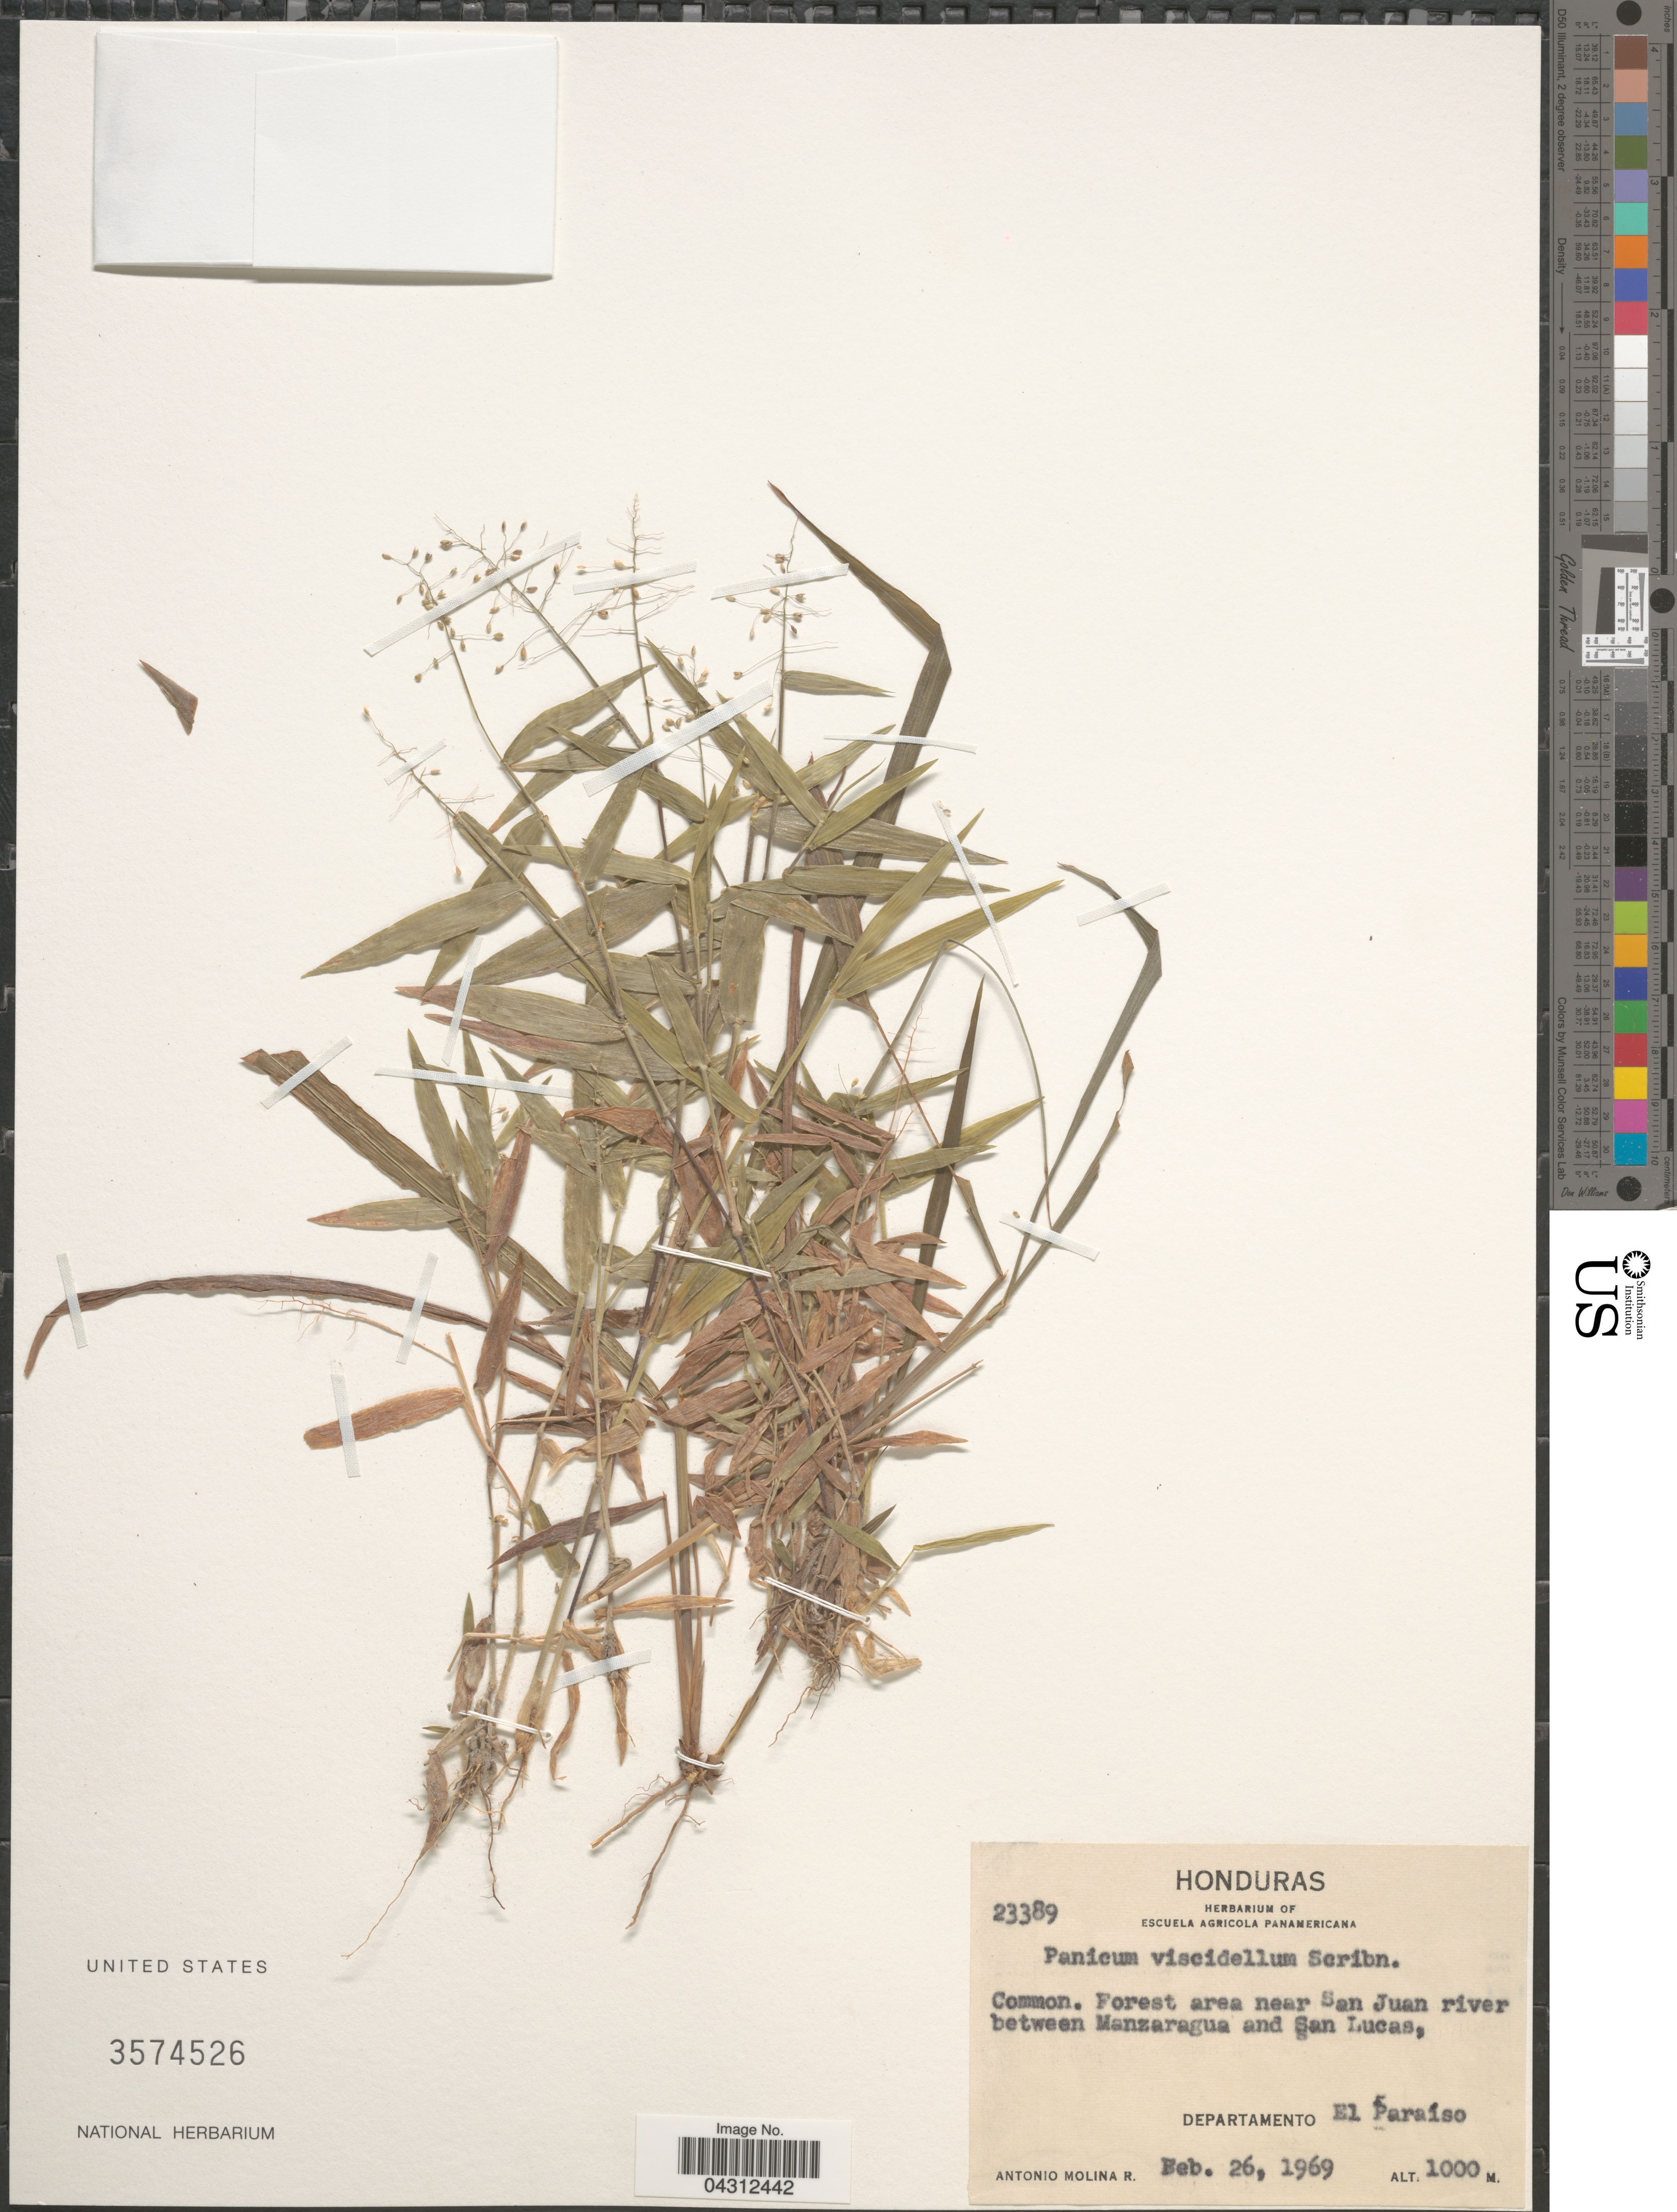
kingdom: Plantae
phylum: Tracheophyta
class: Liliopsida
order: Poales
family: Poaceae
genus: Dichanthelium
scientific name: Dichanthelium viscidellum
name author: (Scribn.) Gould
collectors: A. Molina R.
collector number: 23389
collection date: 1969-02-26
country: Honduras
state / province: El Paraiso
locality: Forest area near San Juan river between Manzaragua and San Lucas, Departamento El Paraíso.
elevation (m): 1000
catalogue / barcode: US 3574526